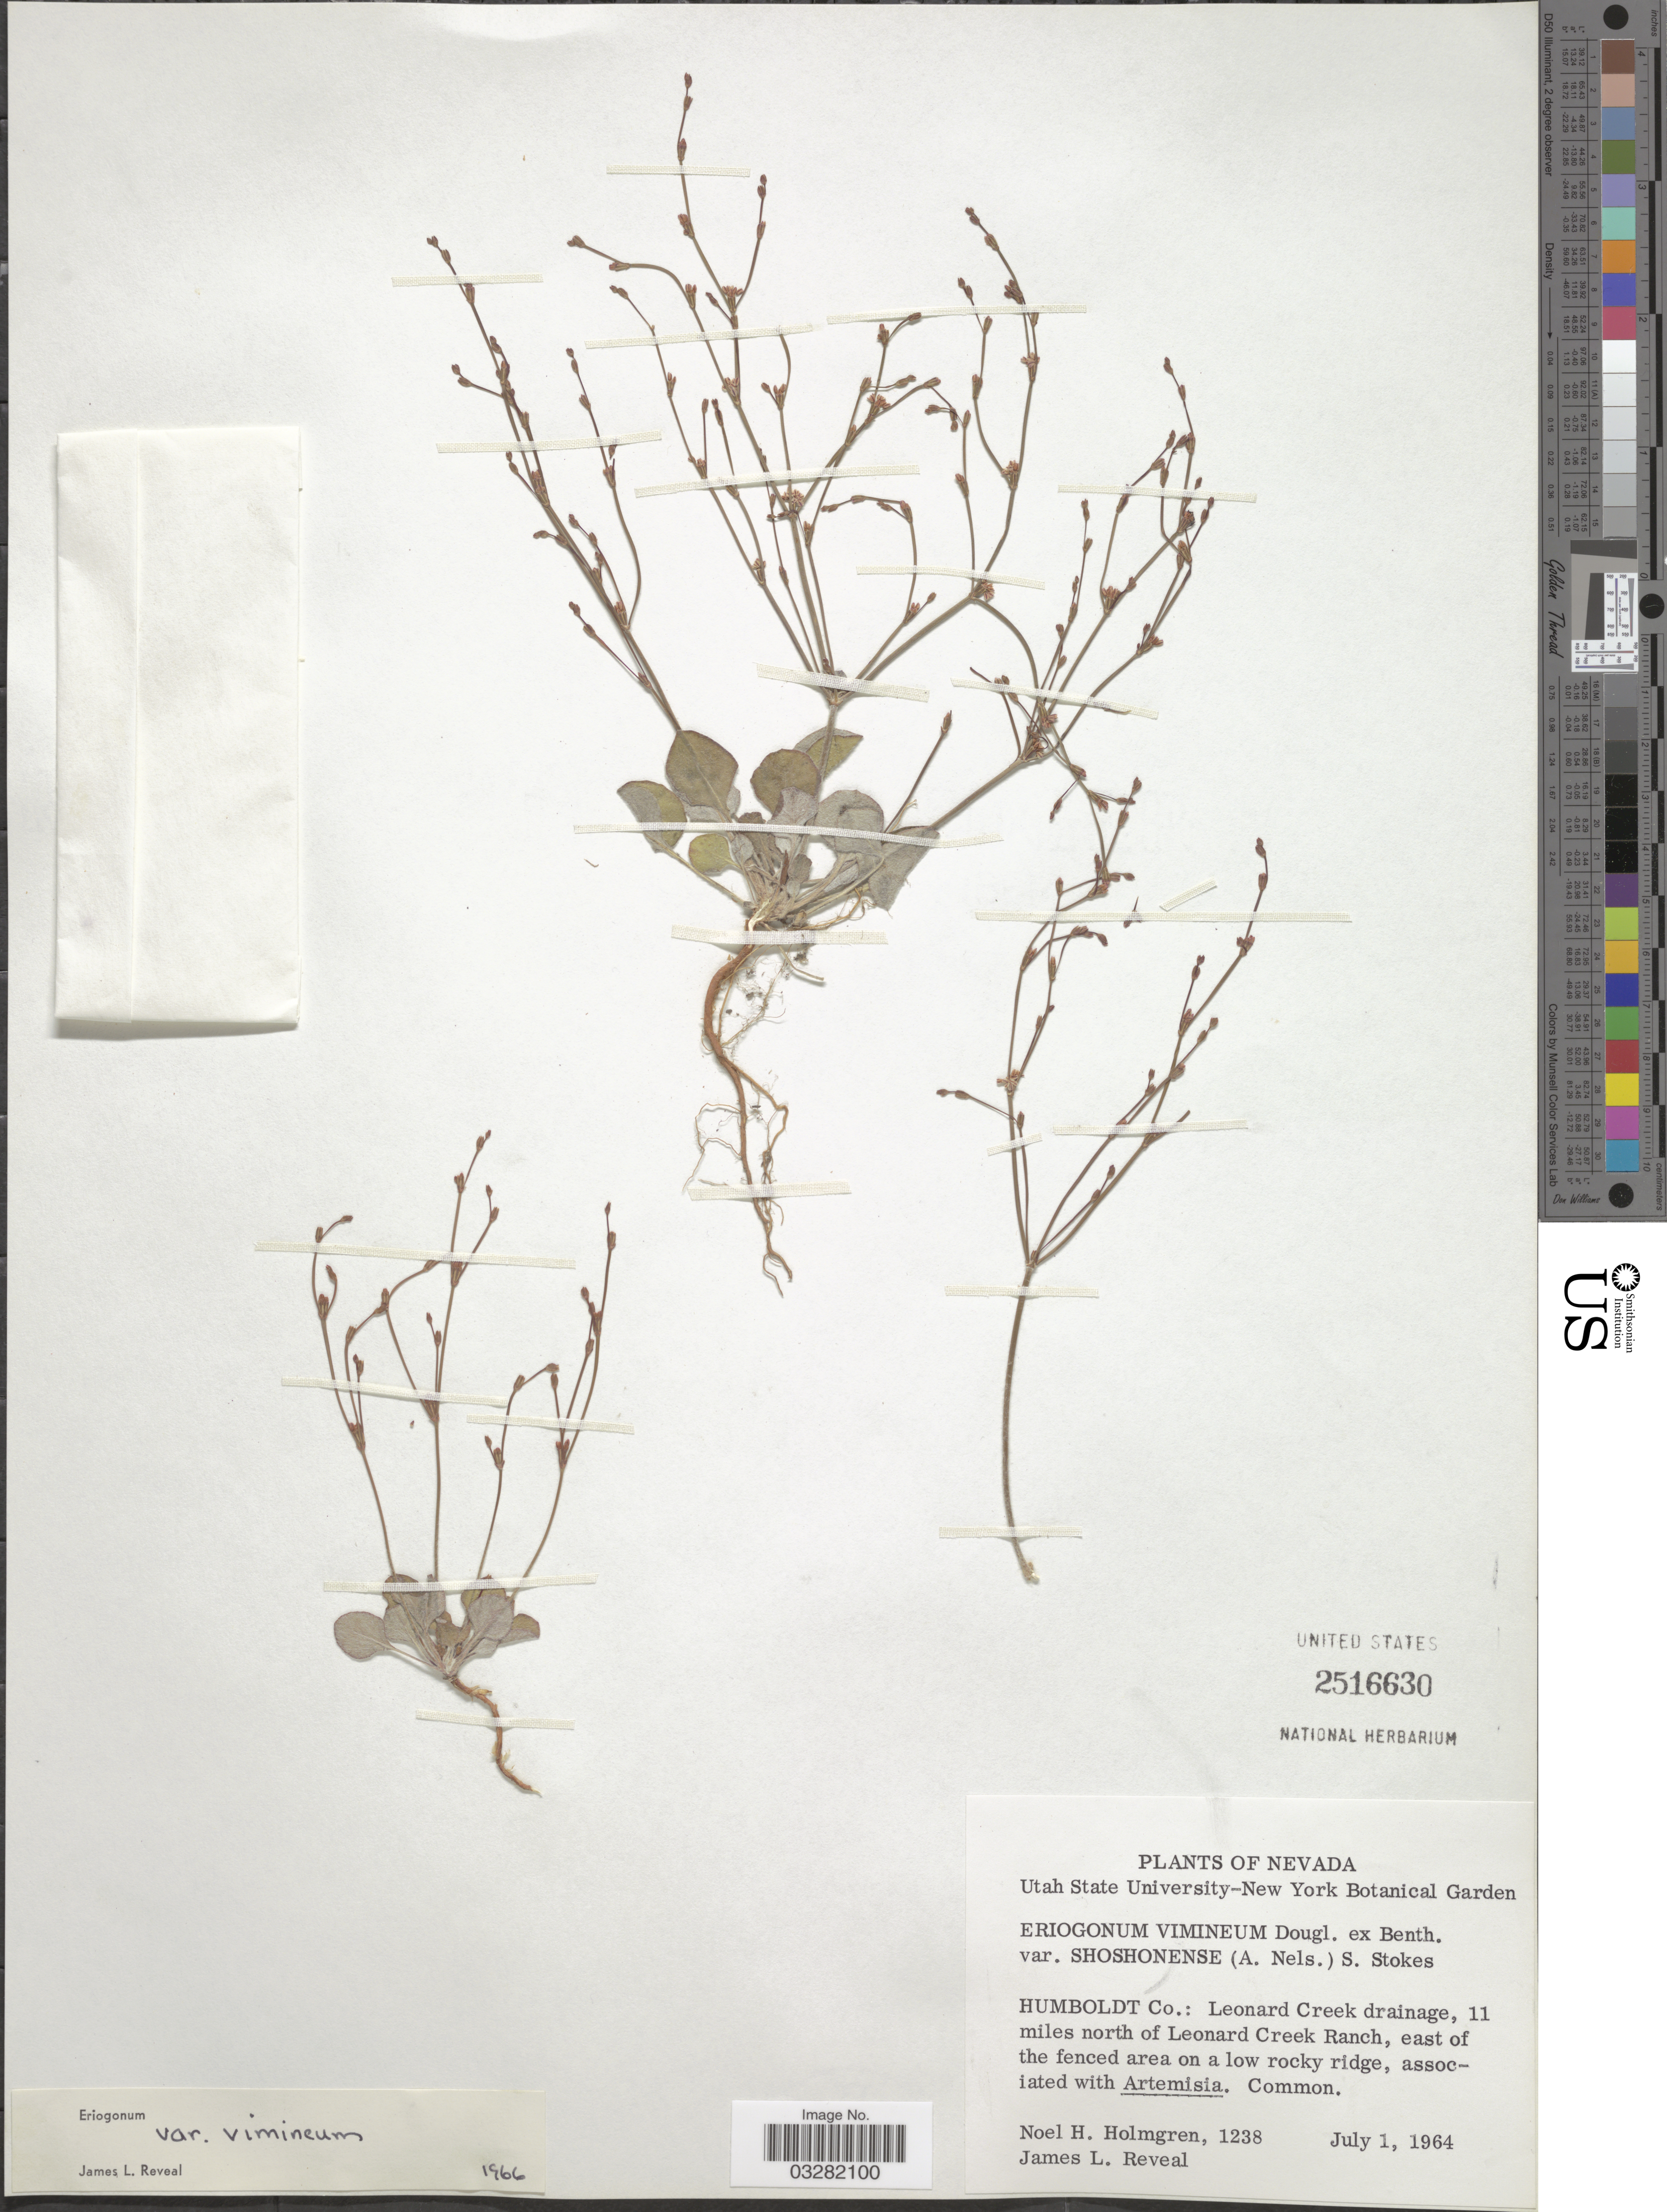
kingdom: Plantae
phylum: Tracheophyta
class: Magnoliopsida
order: Caryophyllales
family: Polygonaceae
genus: Eriogonum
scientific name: Eriogonum vimineum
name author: Douglas ex Benth.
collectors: N. H. Holmgren & J. L. Reveal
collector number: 1238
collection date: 1964-07-01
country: United States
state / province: Nevada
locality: Humboldt Co.: Leonard Creek drainage, 11 miles north of Leonard Creek Ranch, east of the fenced area on a low rocky ridge.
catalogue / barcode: US 2516630